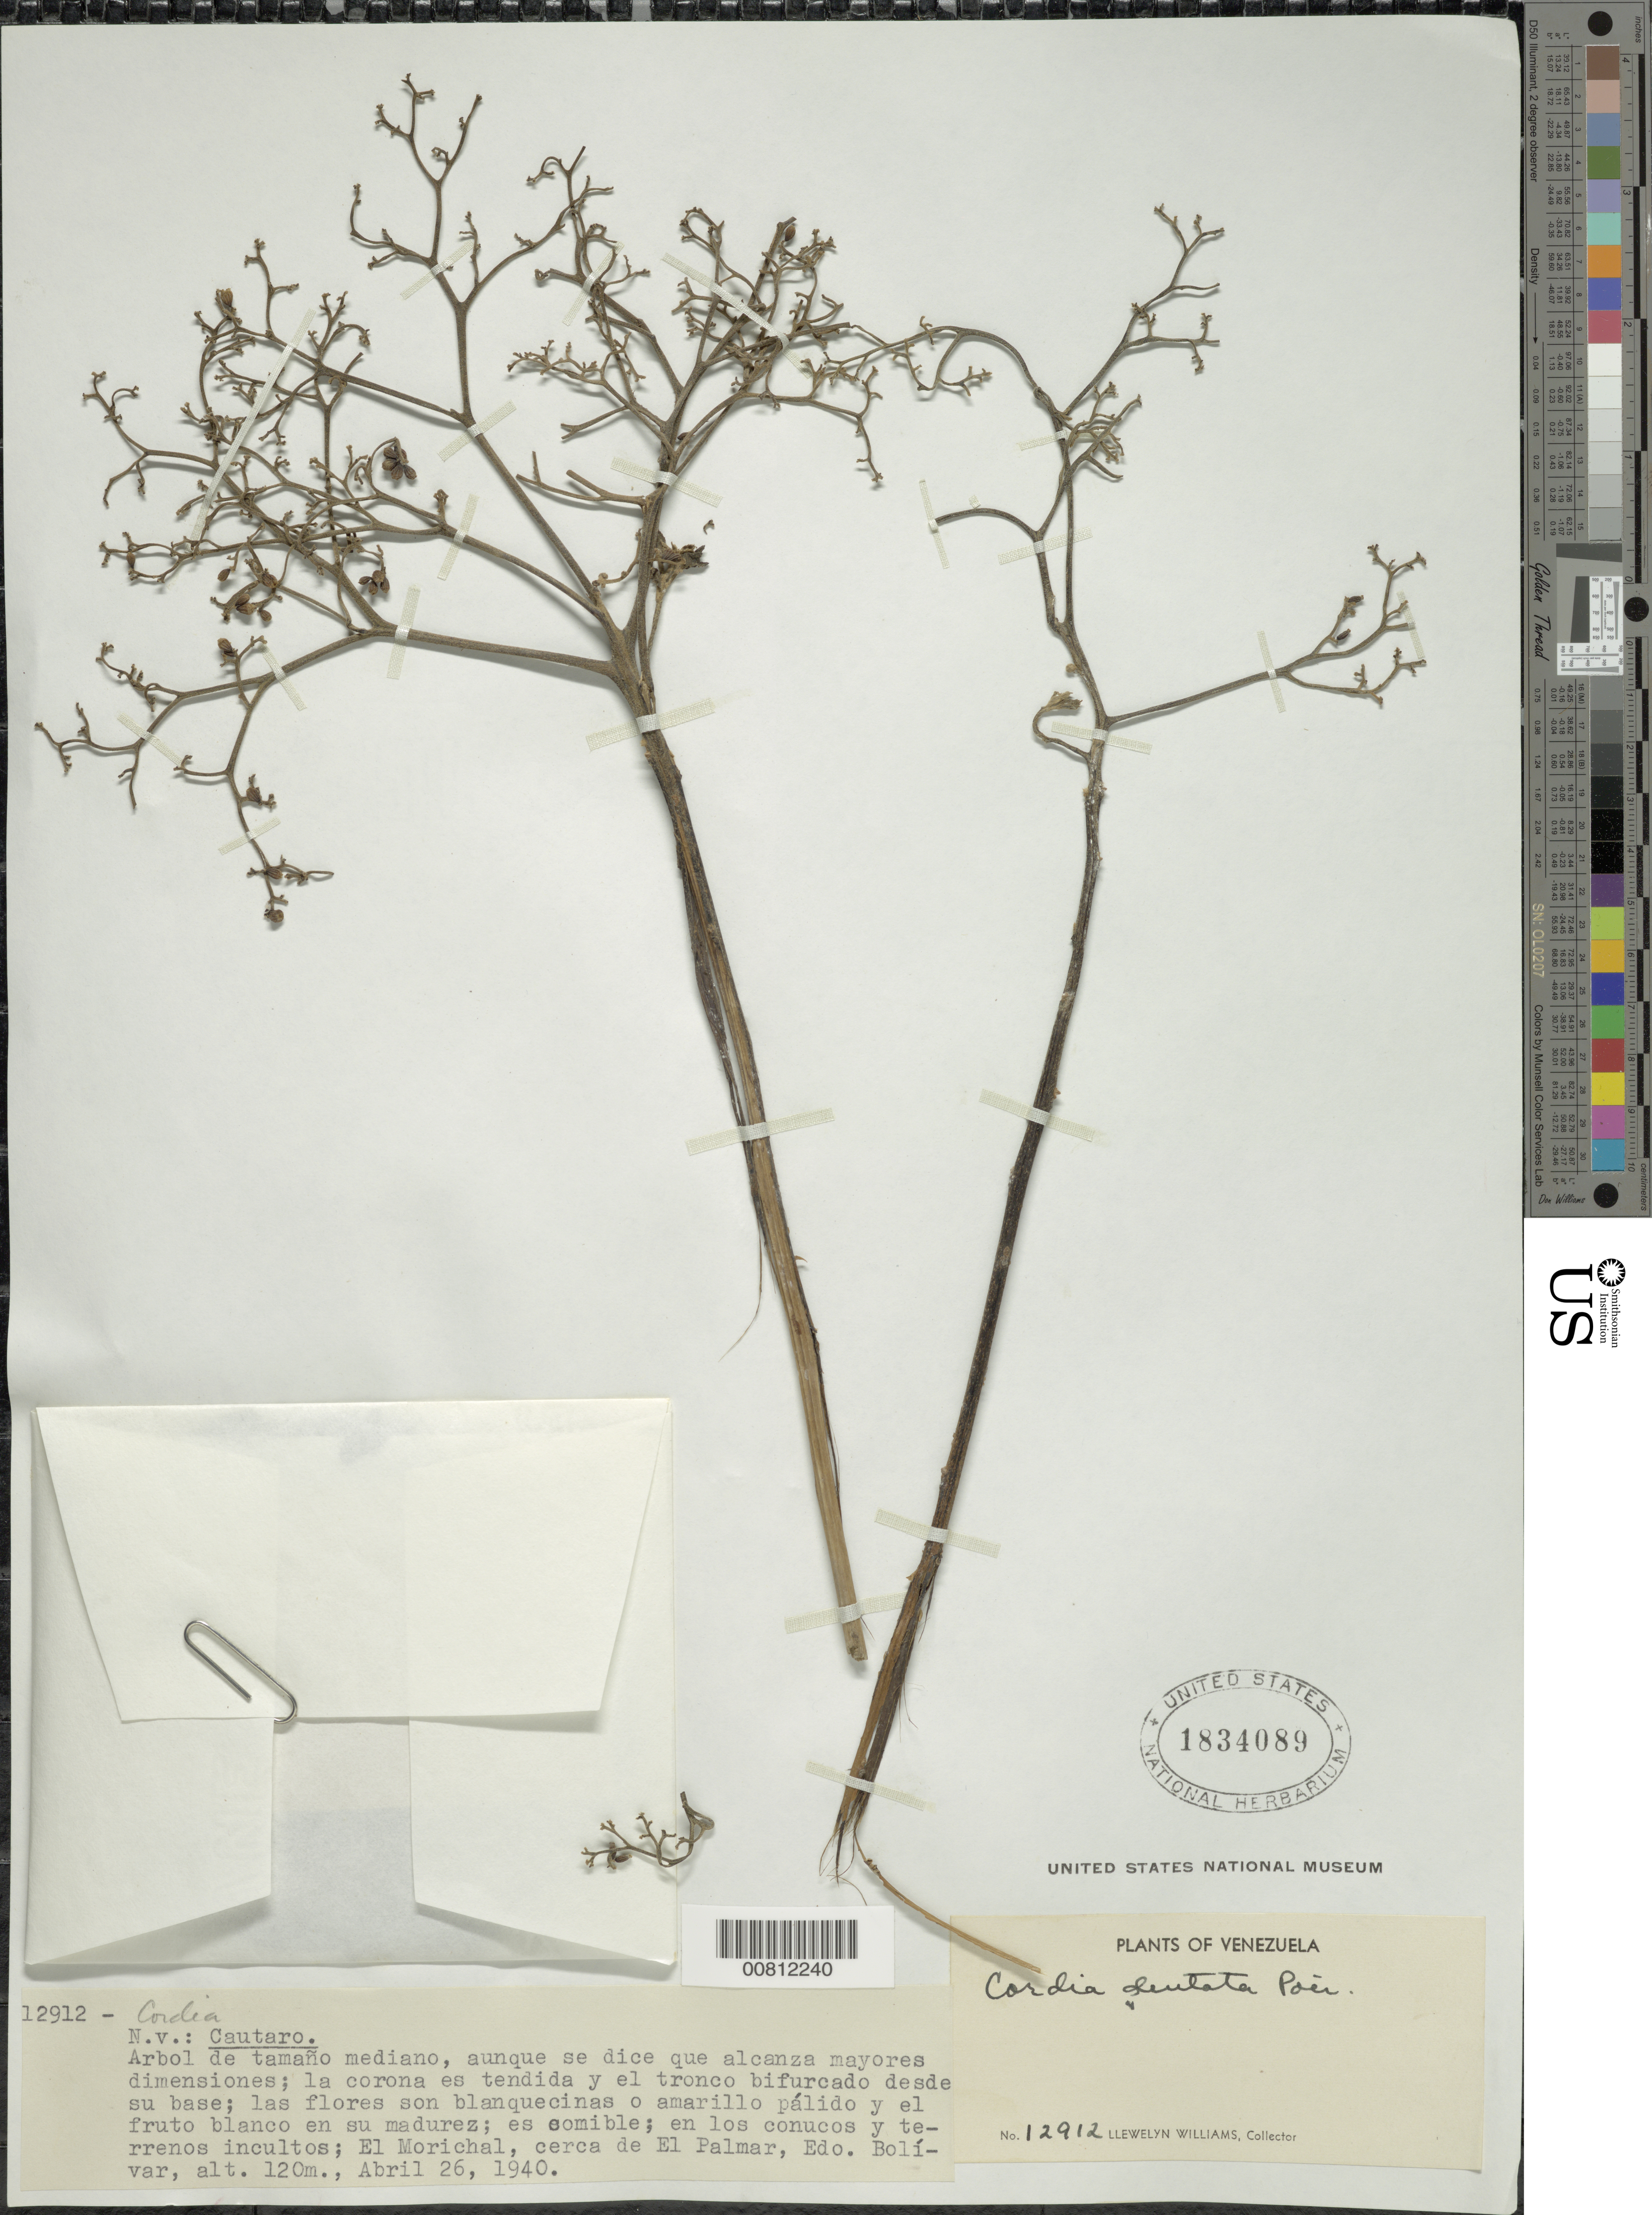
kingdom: Plantae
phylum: Tracheophyta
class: Magnoliopsida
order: Boraginales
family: Cordiaceae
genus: Cordia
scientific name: Cordia exaltata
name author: Lam.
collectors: Ll. Williams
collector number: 12912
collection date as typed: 26-Apr-40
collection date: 1940-04-26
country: Venezuela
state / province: Bolívar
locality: El Palmar, El Morichal cerca de El Palmar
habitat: En los conucos y terreños incultos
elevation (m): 120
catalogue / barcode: US 1834089